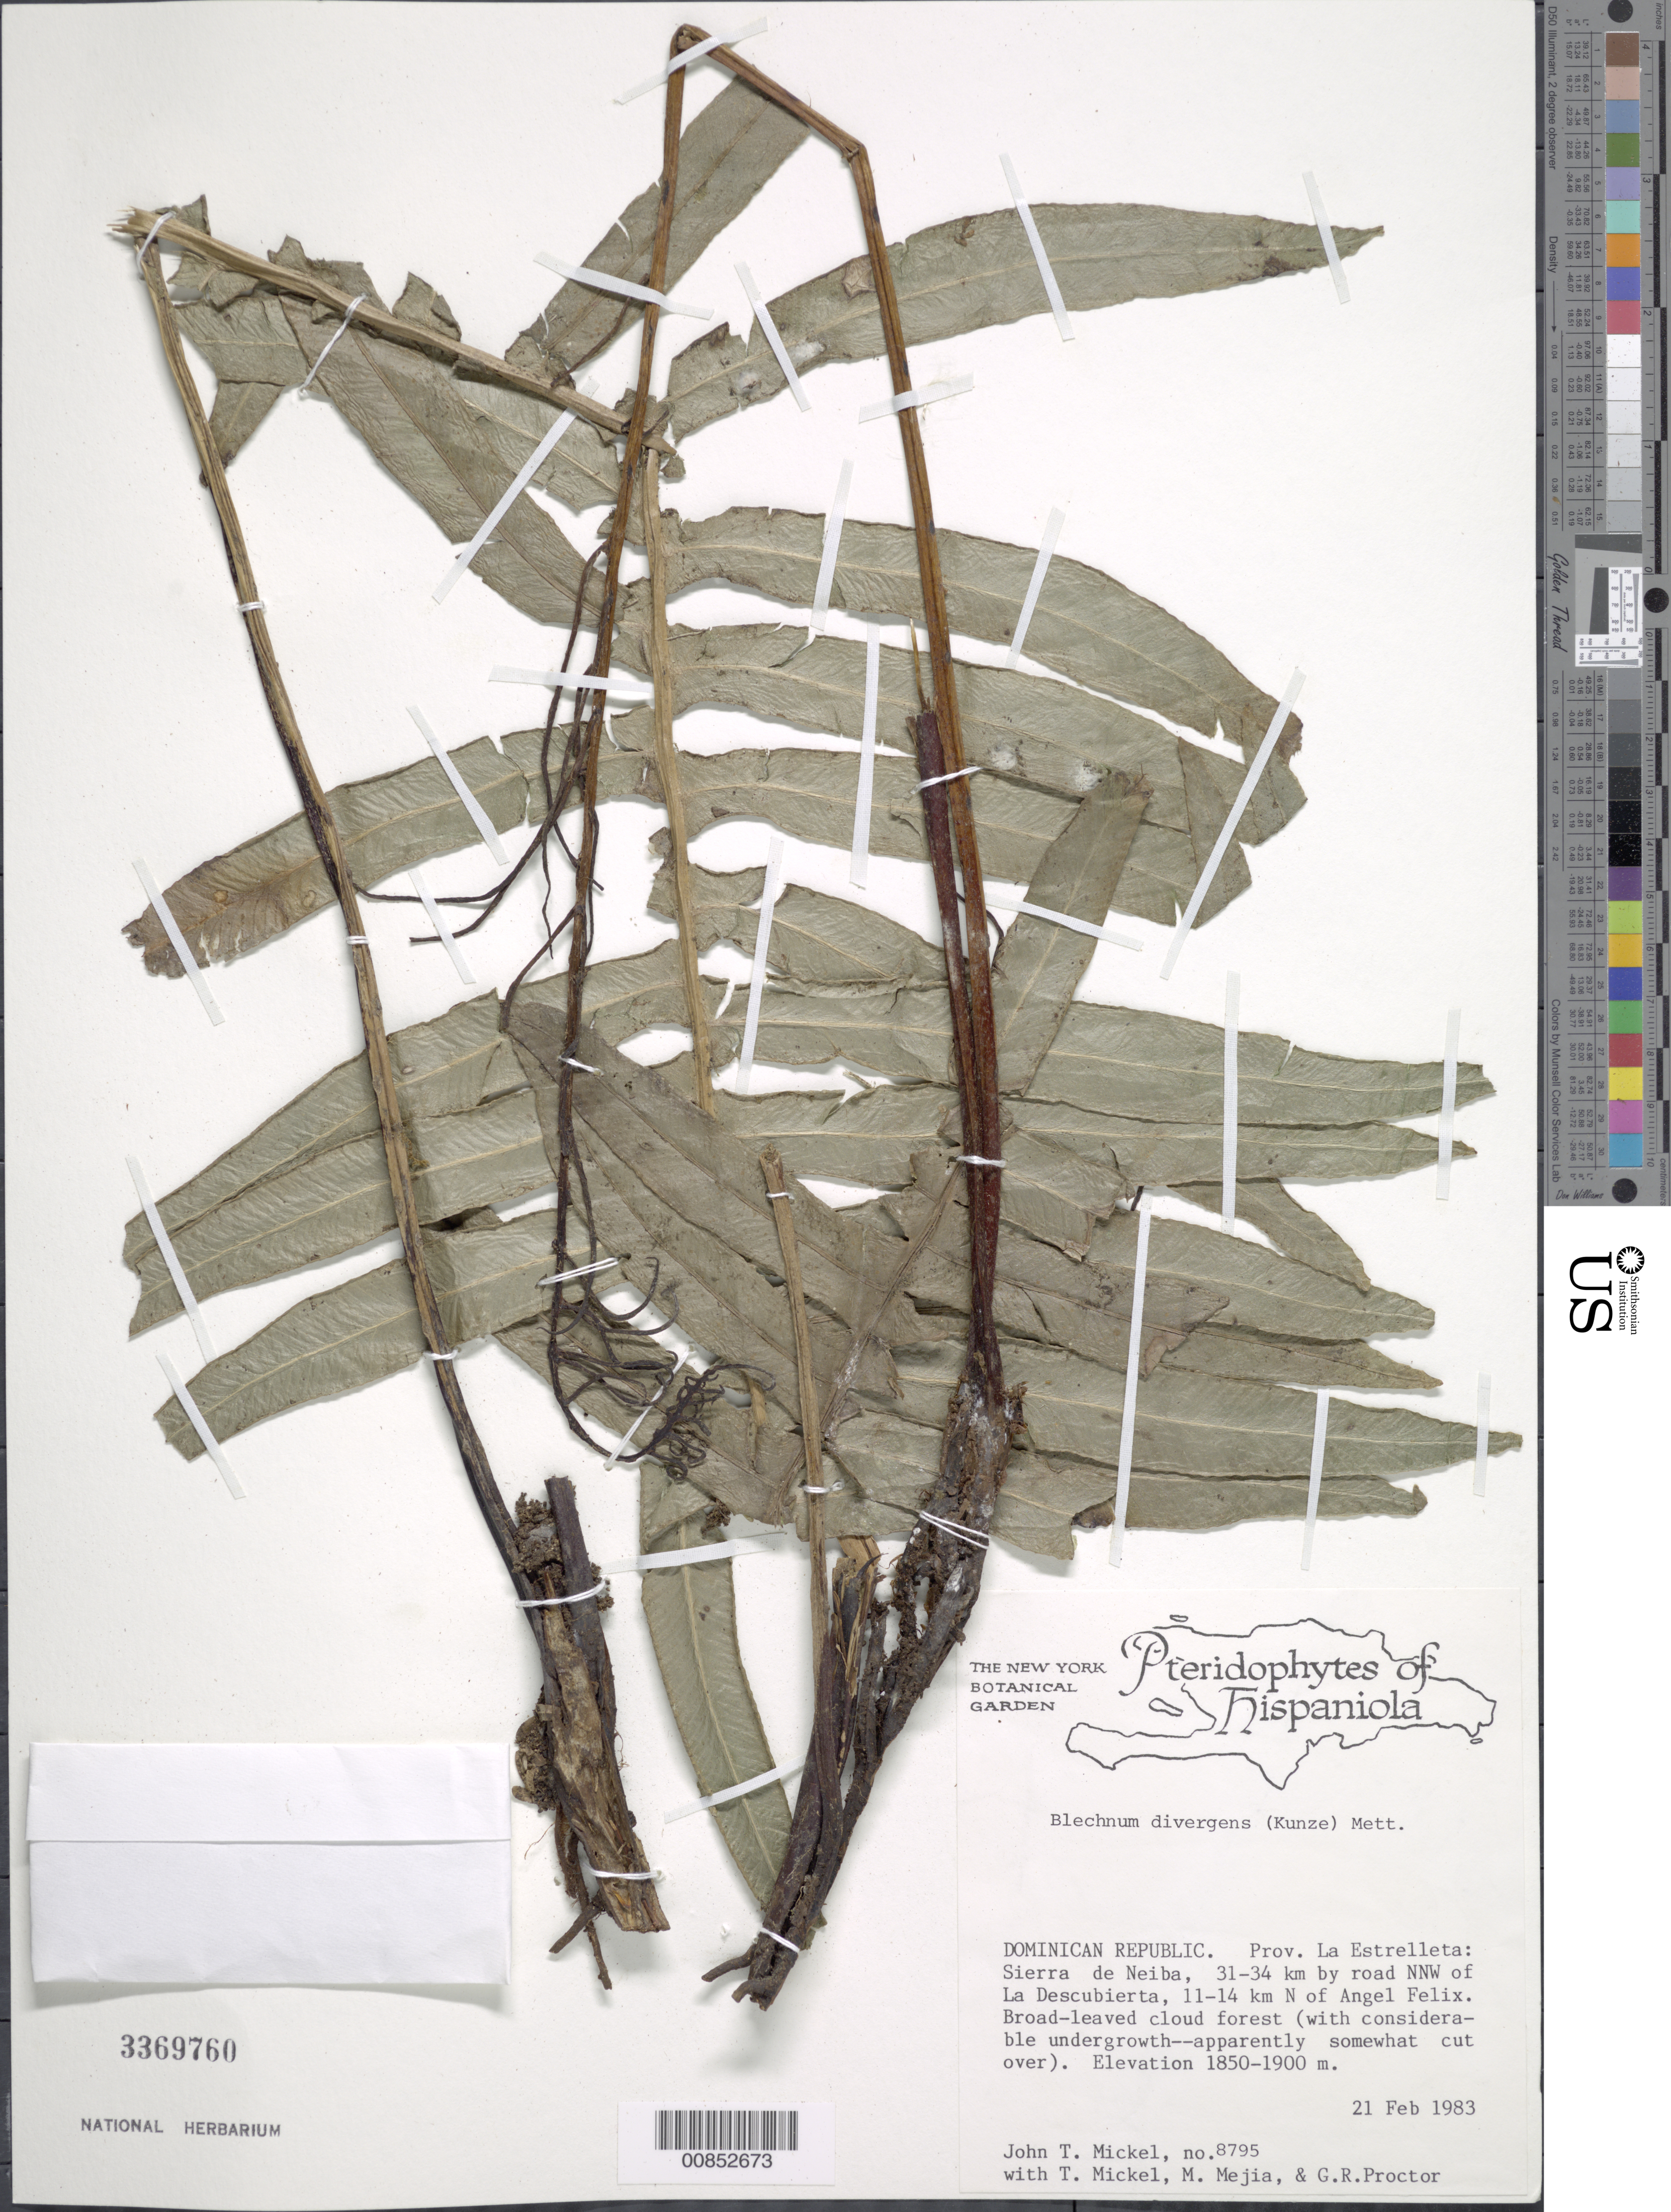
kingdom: Plantae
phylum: Tracheophyta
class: Polypodiopsida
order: Polypodiales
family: Blechnaceae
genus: Blechnum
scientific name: Blechnum exaltatum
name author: (Fée) Duek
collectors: J. T. Mickel, T. Mickel, M. Mejia & G. R. Proctor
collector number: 8795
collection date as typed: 21 Feb 1983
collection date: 1983-02-21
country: Dominican Republic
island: Hispaniola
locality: Prov. La Estrelleta, Sierra de Neiba, 31-34 km by road NNW of La Descubierta, 11-14 km N of Angel Felix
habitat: Broad-leaved cloud forest (with considerable undergrowth, apparently somewhat cut over)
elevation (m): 1850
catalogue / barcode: US 3369760